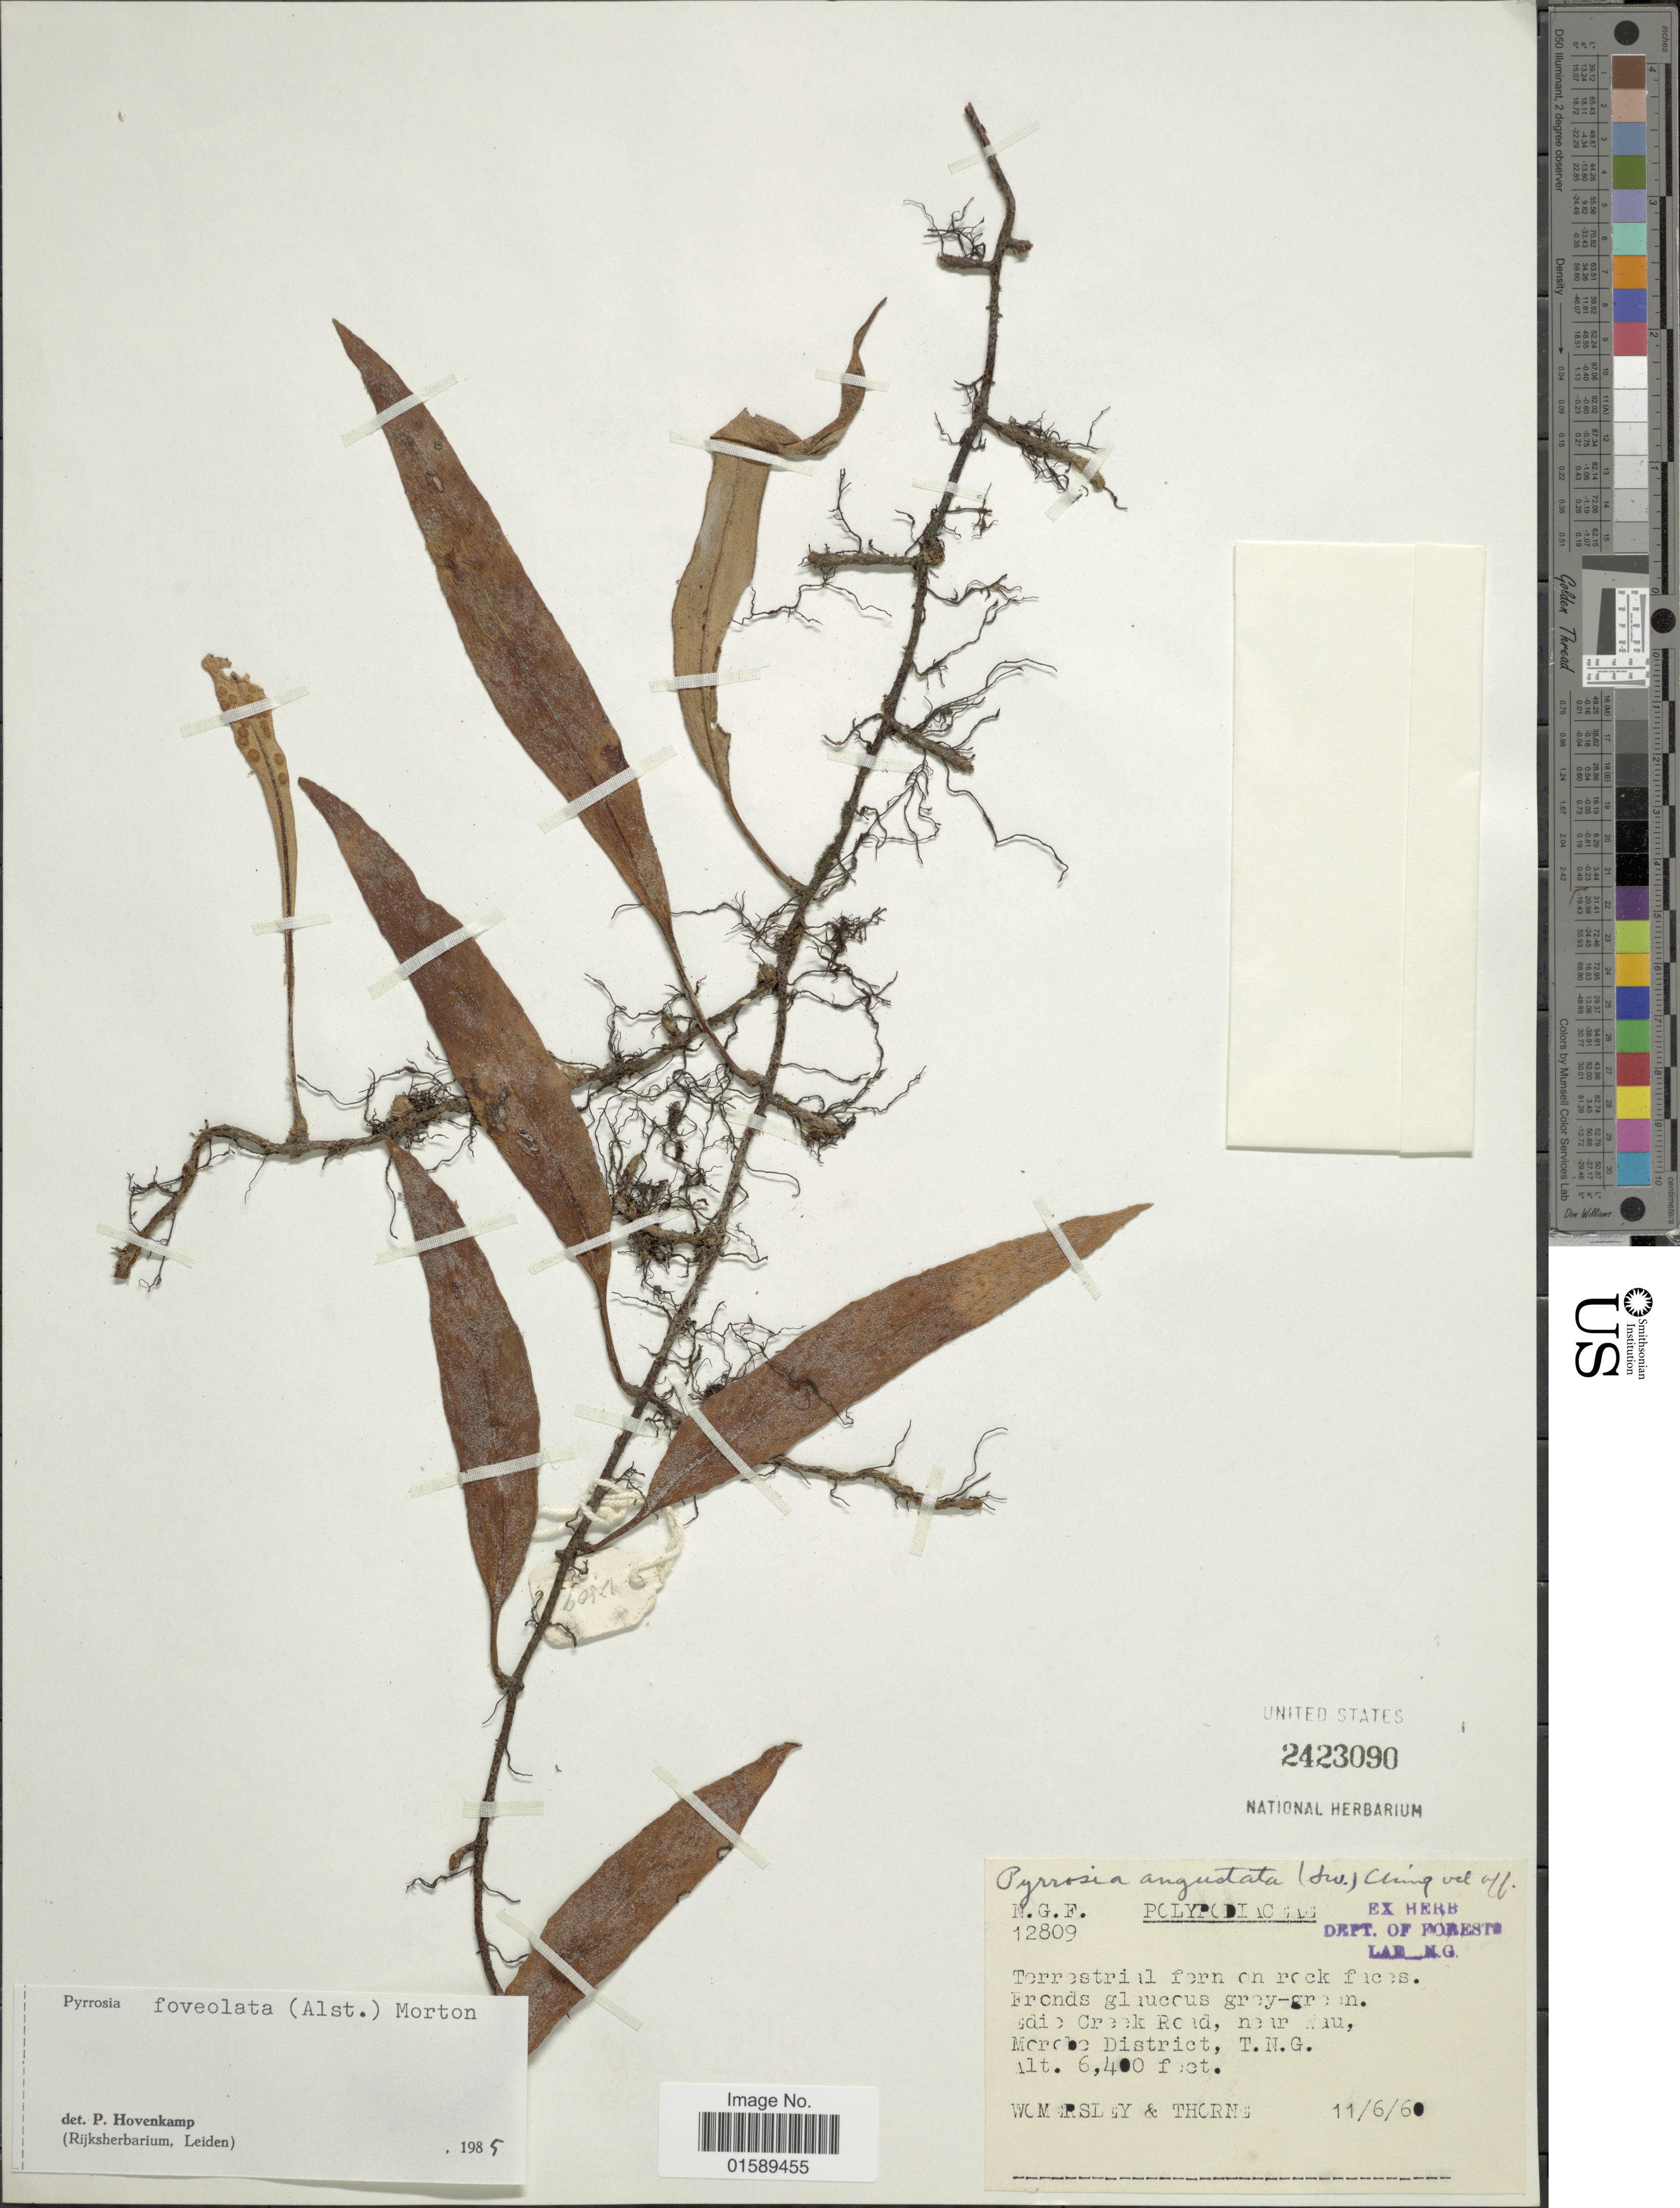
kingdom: Plantae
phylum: Tracheophyta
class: Polypodiopsida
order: Polypodiales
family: Polypodiaceae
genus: Pyrrosia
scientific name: Pyrrosia foveolata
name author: (Alston) C.V. Morton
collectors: J. S. Womersley & R. F. Thorne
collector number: NGF12809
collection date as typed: Transcribed d/m/y: 11/6/60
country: Papua New Guinea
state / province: Morobe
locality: Edie Creek Road, near Nau, Morobe District, T.N.G. [interpreted]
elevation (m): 1951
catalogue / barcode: US 2423090